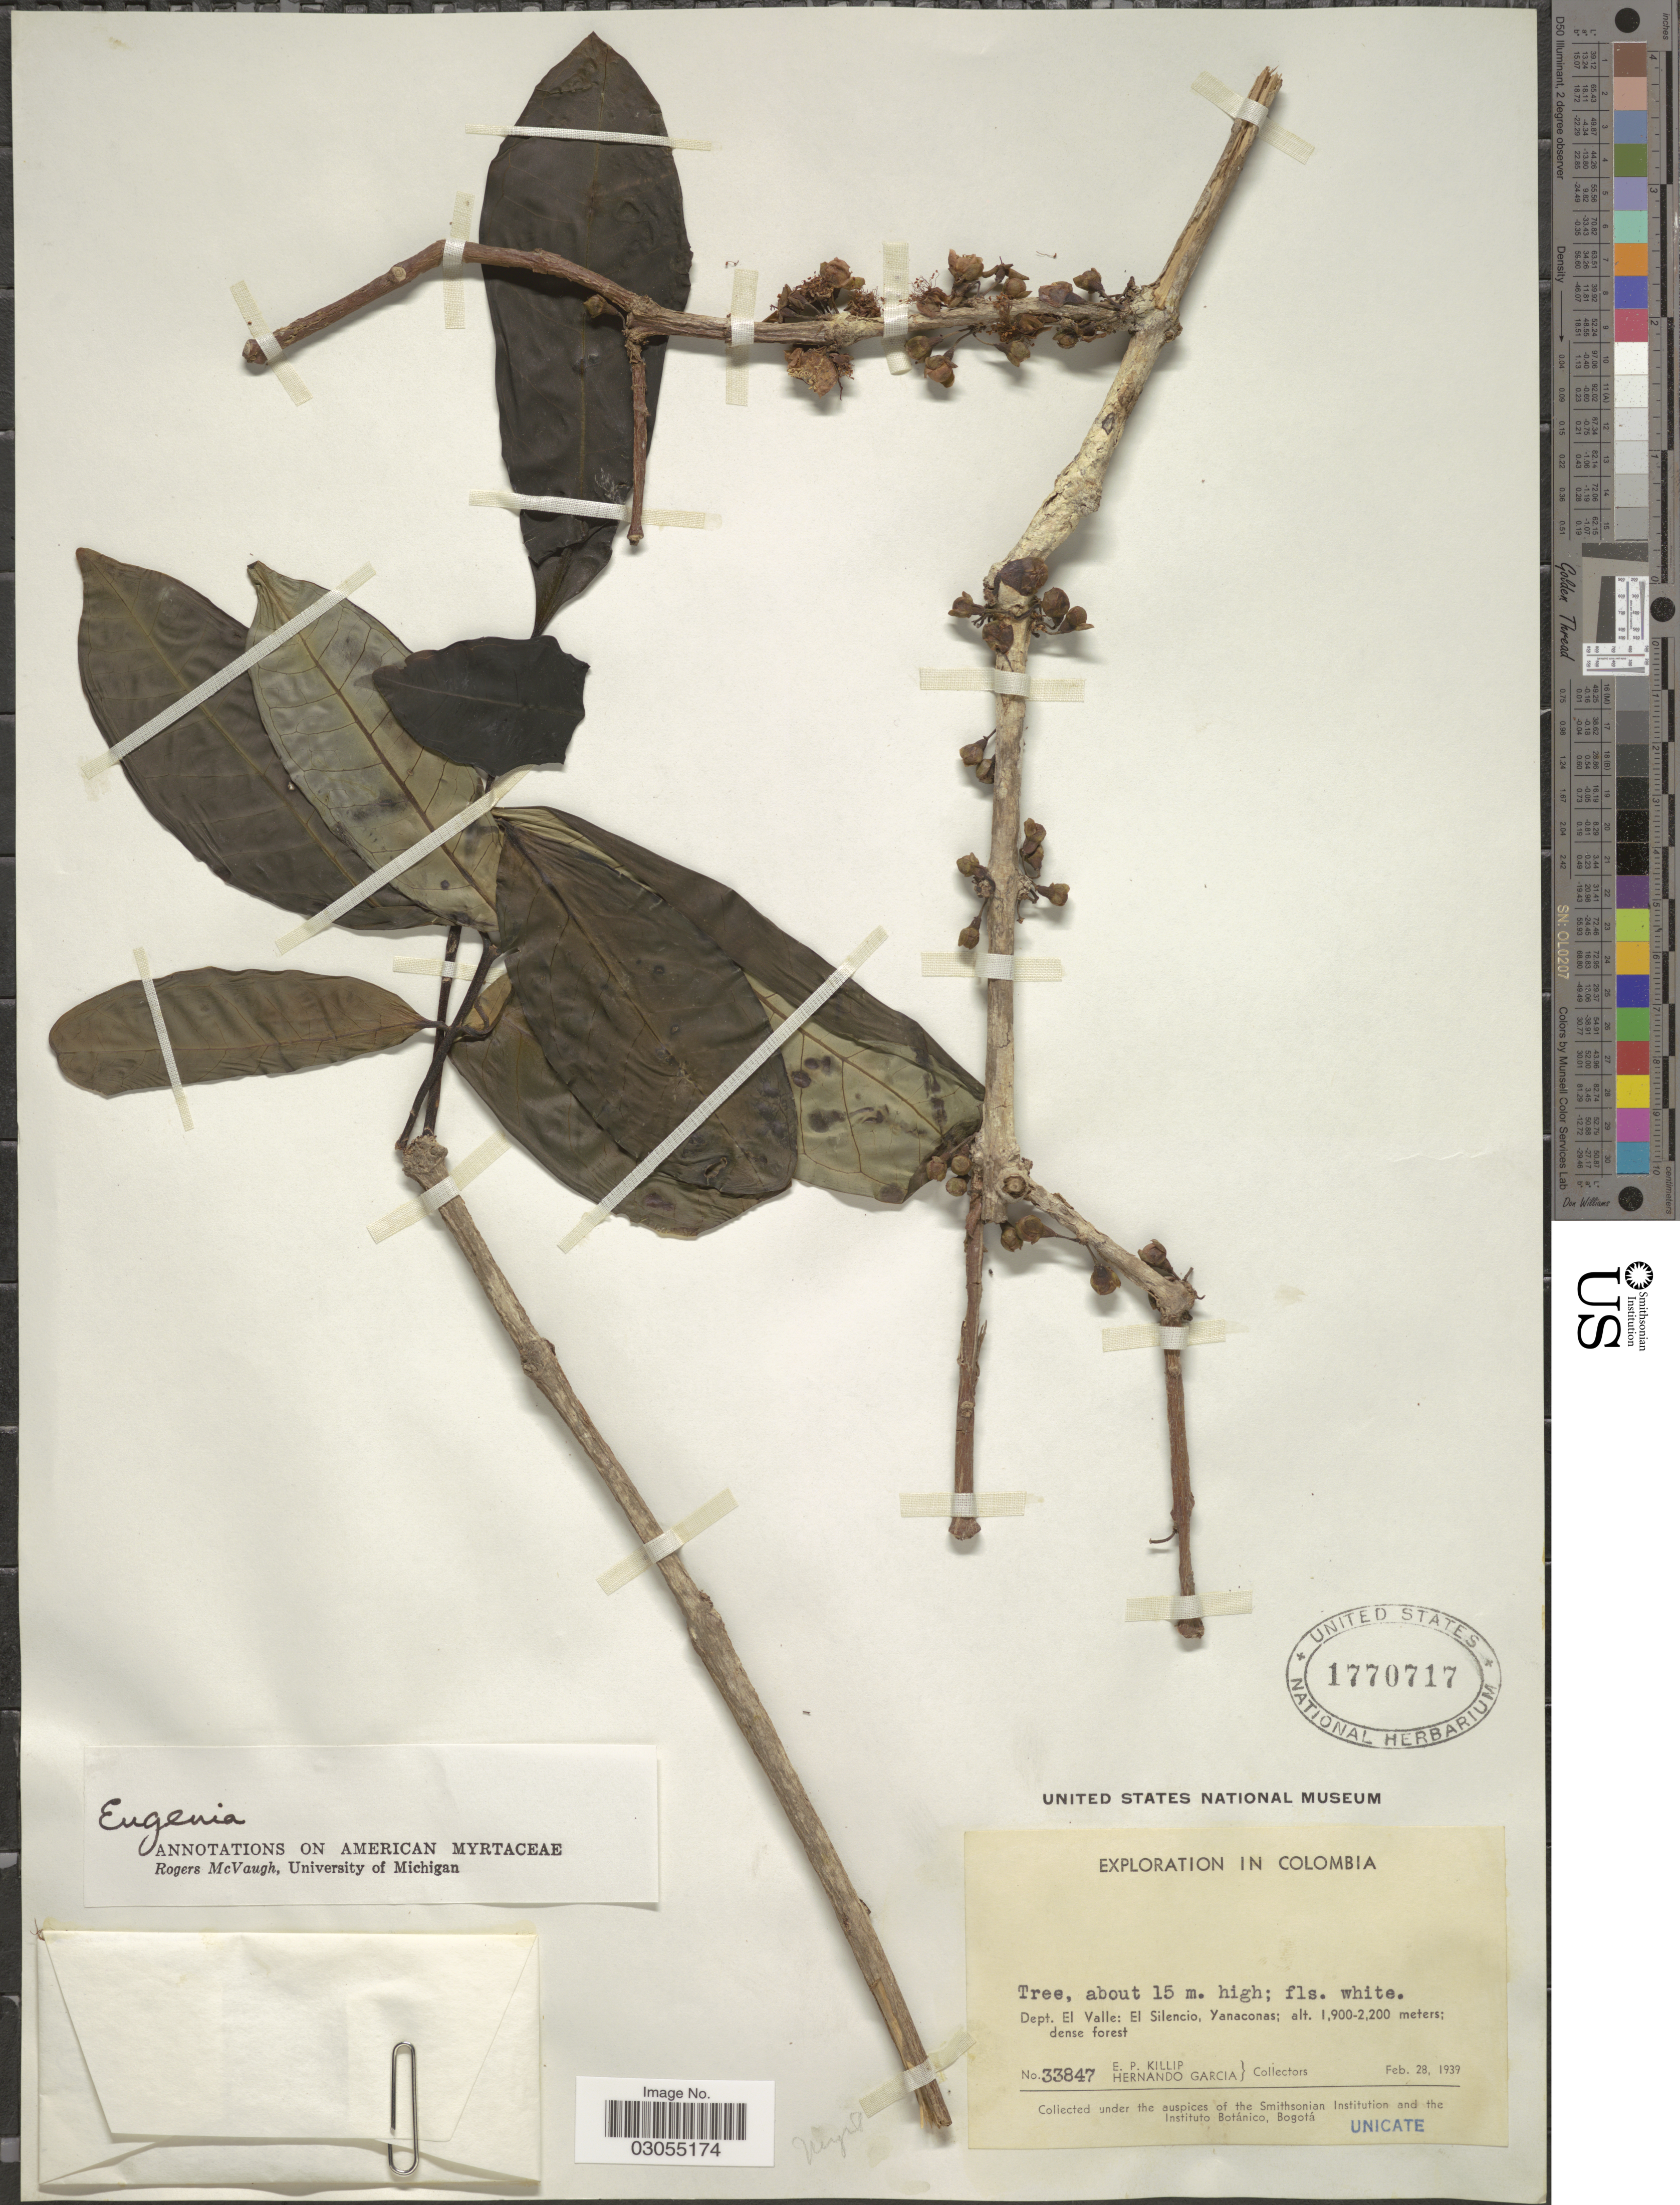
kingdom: Plantae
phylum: Tracheophyta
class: Magnoliopsida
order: Myrtales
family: Myrtaceae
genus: Eugenia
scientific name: Eugenia sp.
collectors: E. P. Killip & H. Garcia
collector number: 33847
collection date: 1939-02-28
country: Colombia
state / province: Valle del Cauca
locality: Dept. El Valle: El Silencio, Yanaconas.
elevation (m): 1900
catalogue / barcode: US 1770717